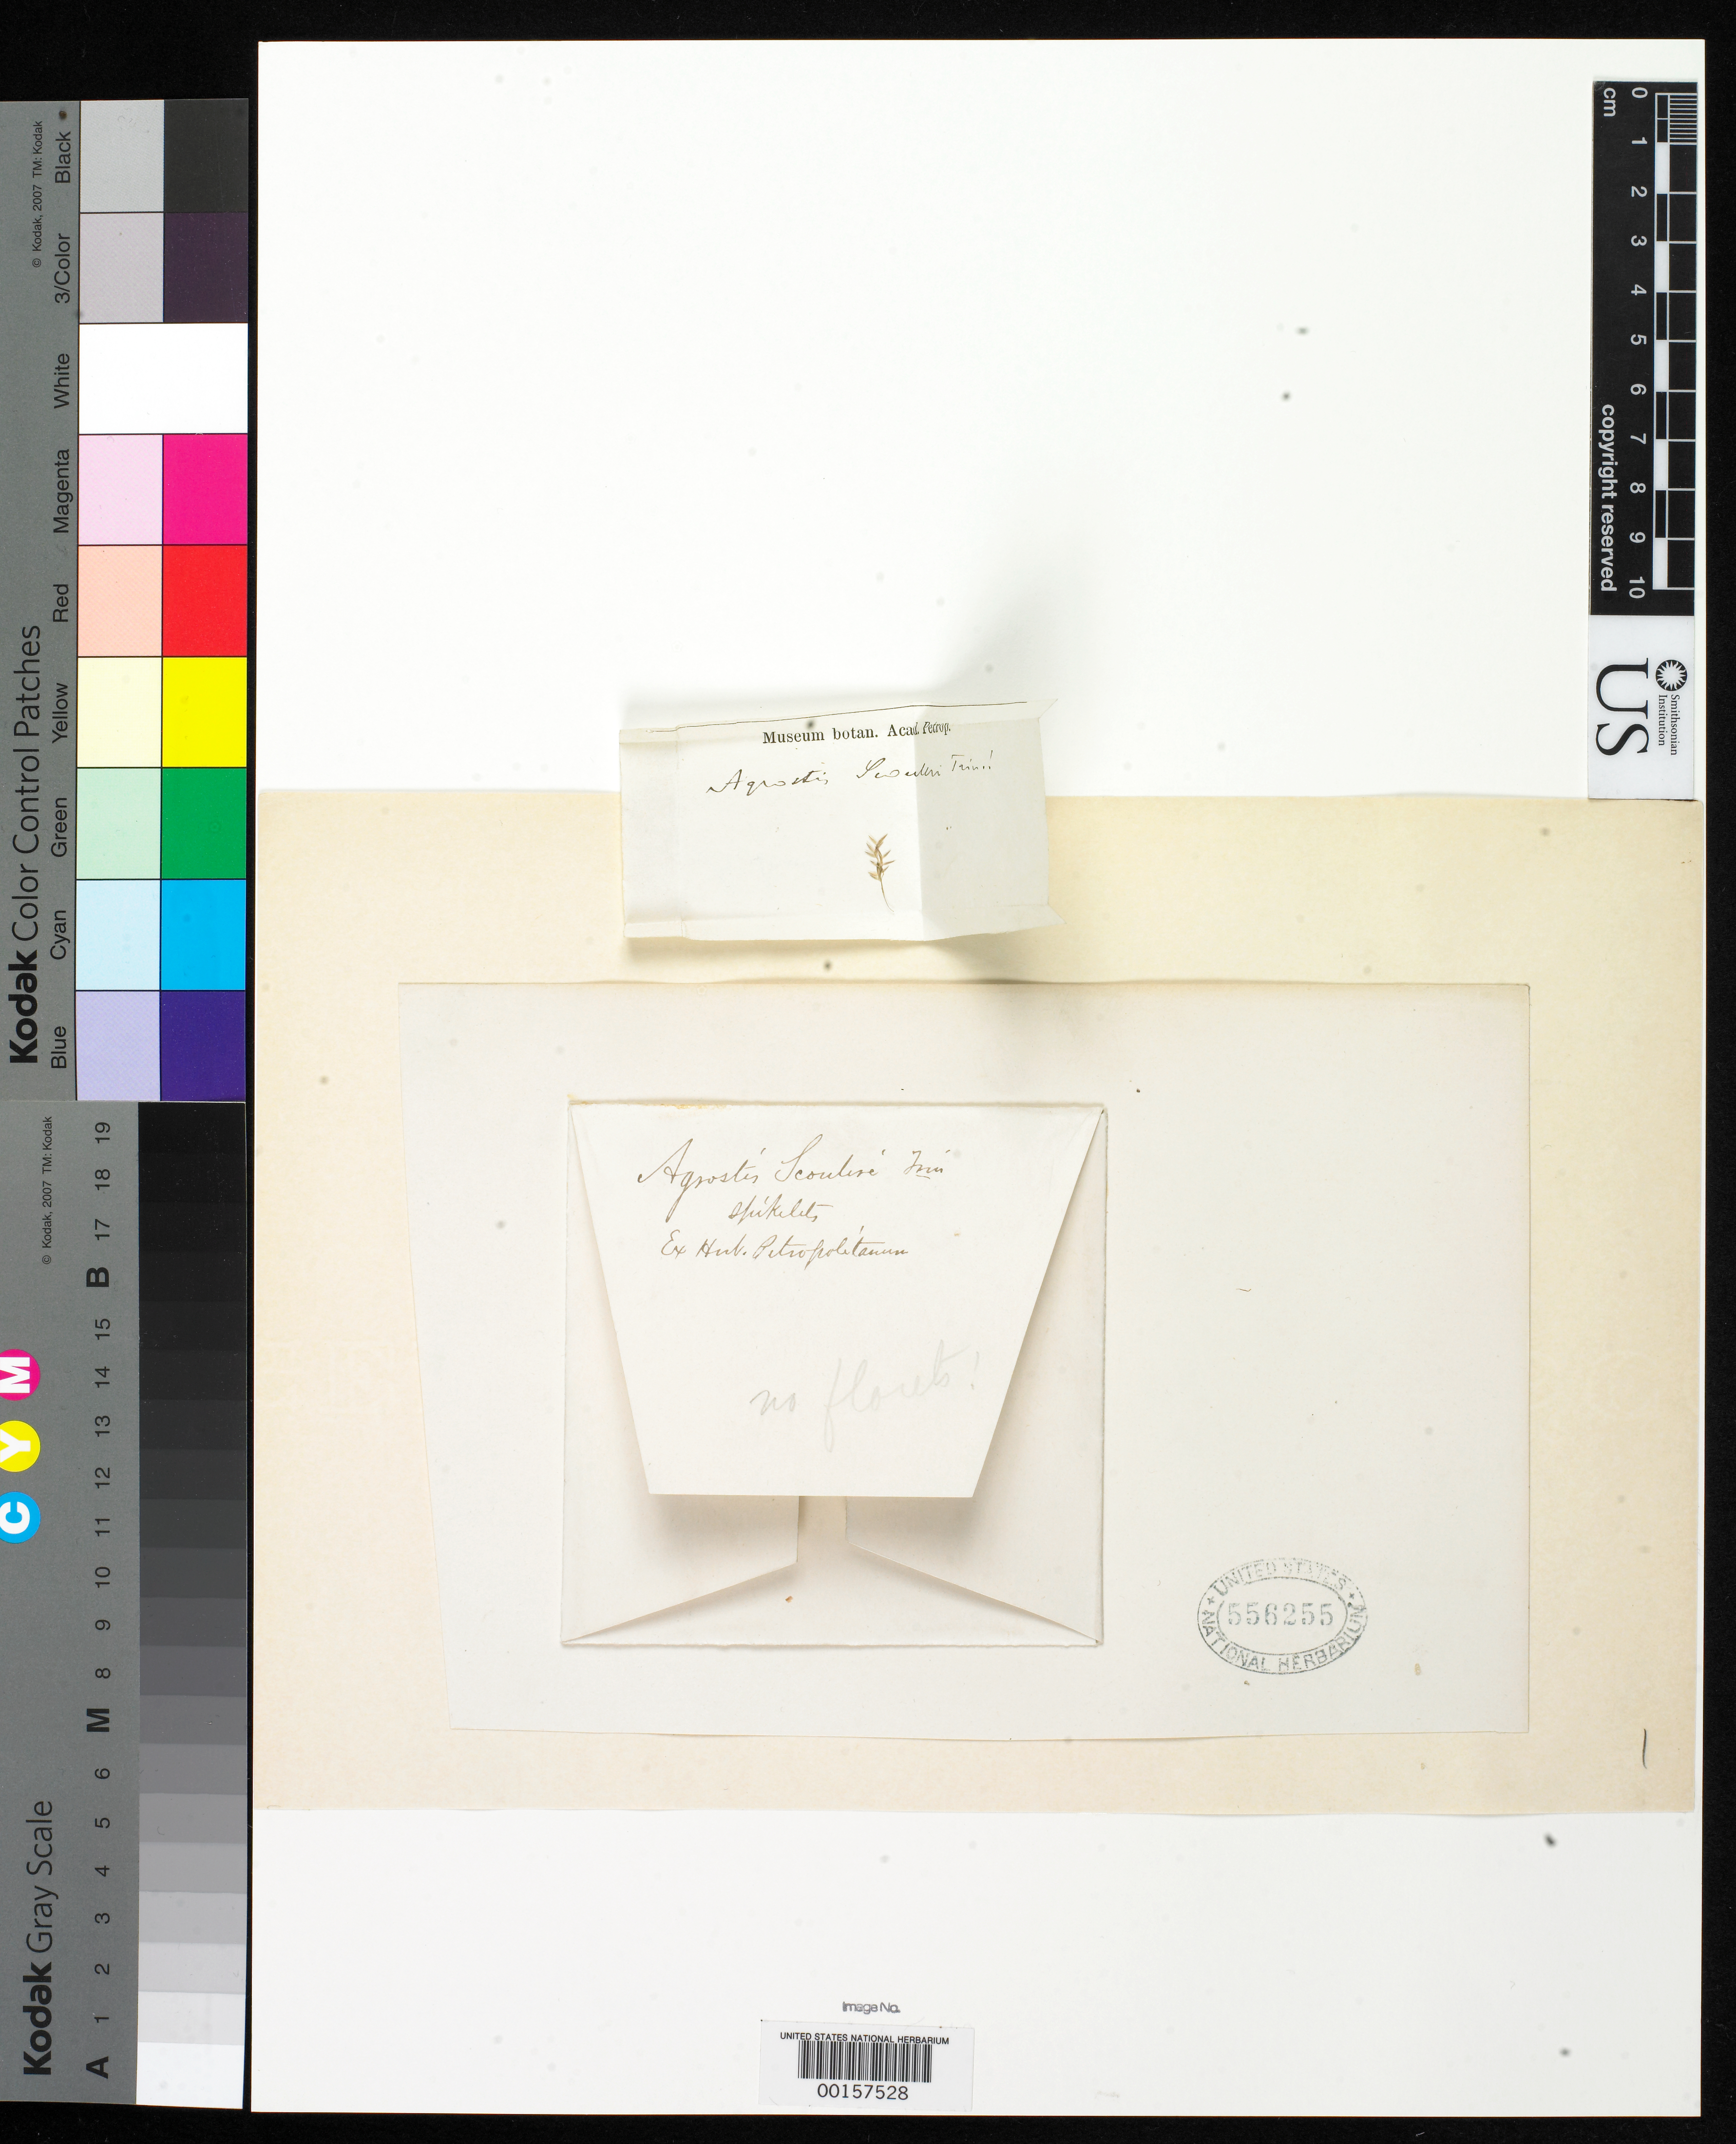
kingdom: Plantae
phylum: Tracheophyta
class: Liliopsida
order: Poales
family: Poaceae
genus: Agrostis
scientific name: Agrostis scouleri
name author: Trin.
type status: Isotype Fragment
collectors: J. D. Hooker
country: Canada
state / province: British Columbia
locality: Nutka Sund. [Nootka Sound]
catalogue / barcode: US 556255